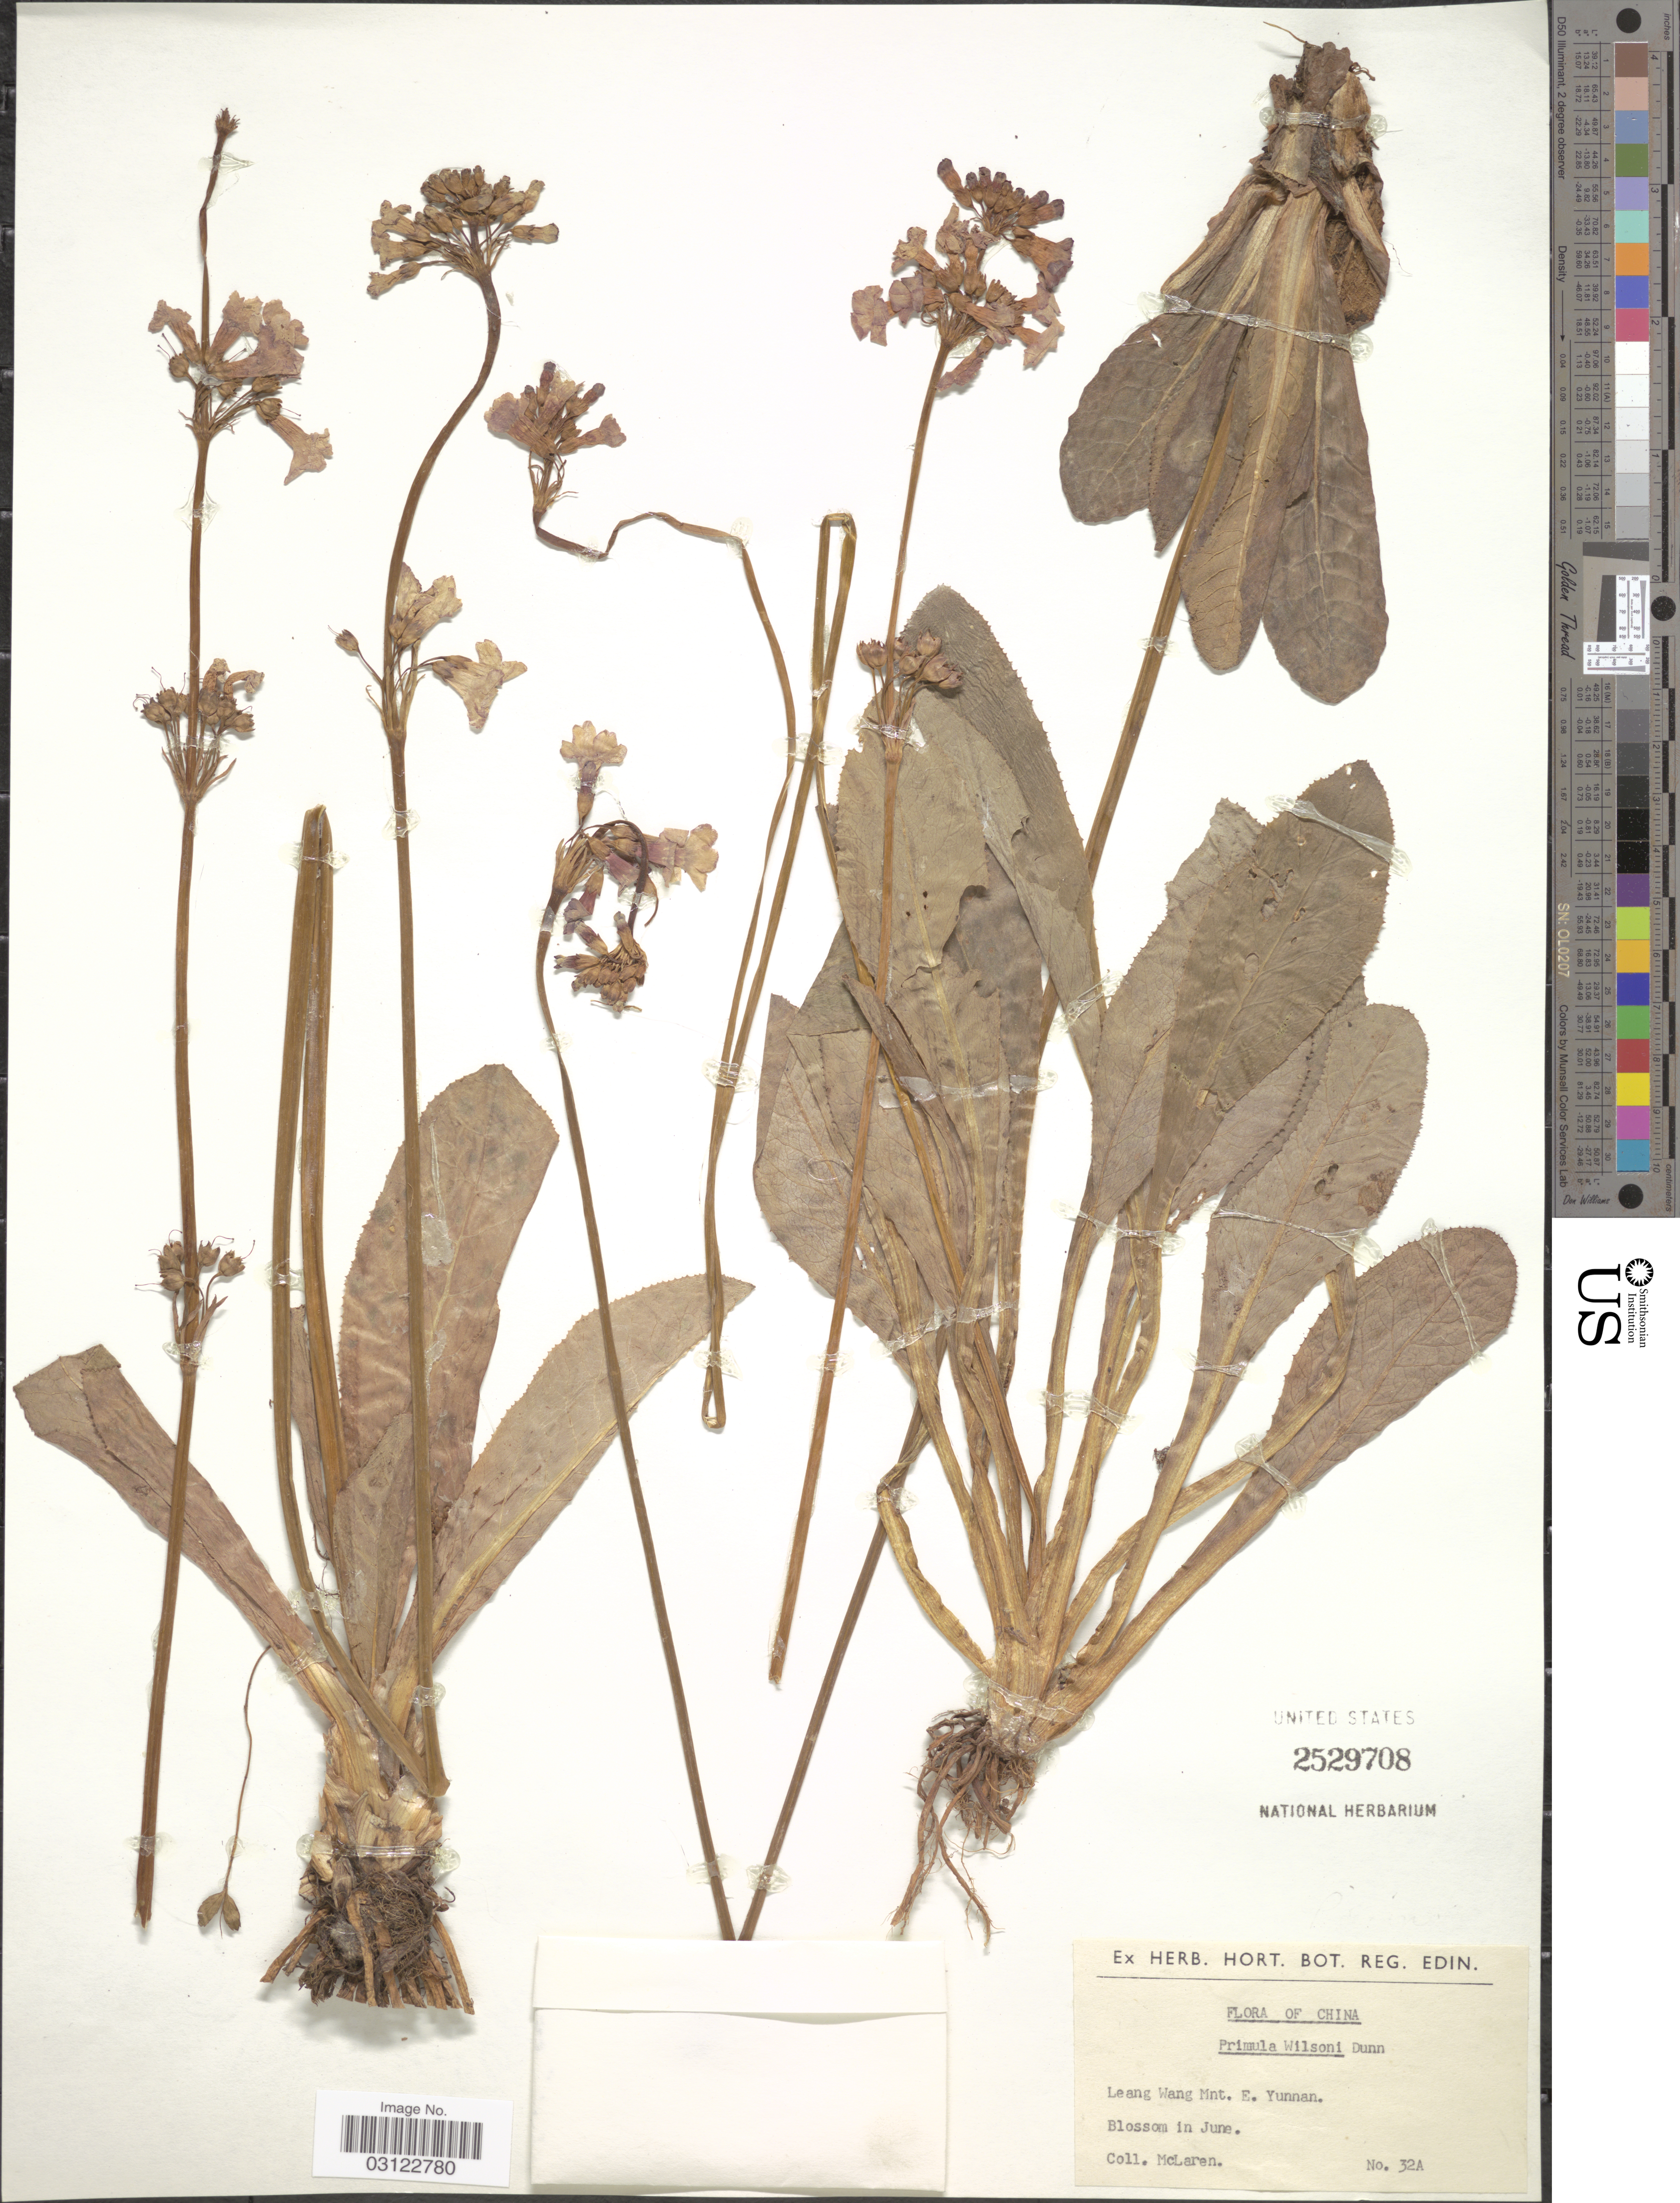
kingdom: Plantae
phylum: Tracheophyta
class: Magnoliopsida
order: Ericales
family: Primulaceae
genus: Primula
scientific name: Primula wilsonii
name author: Dunn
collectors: McLaren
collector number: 32A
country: China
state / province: Yunnan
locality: Leang Wang Mnt. E. Yunnan.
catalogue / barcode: US 2529708